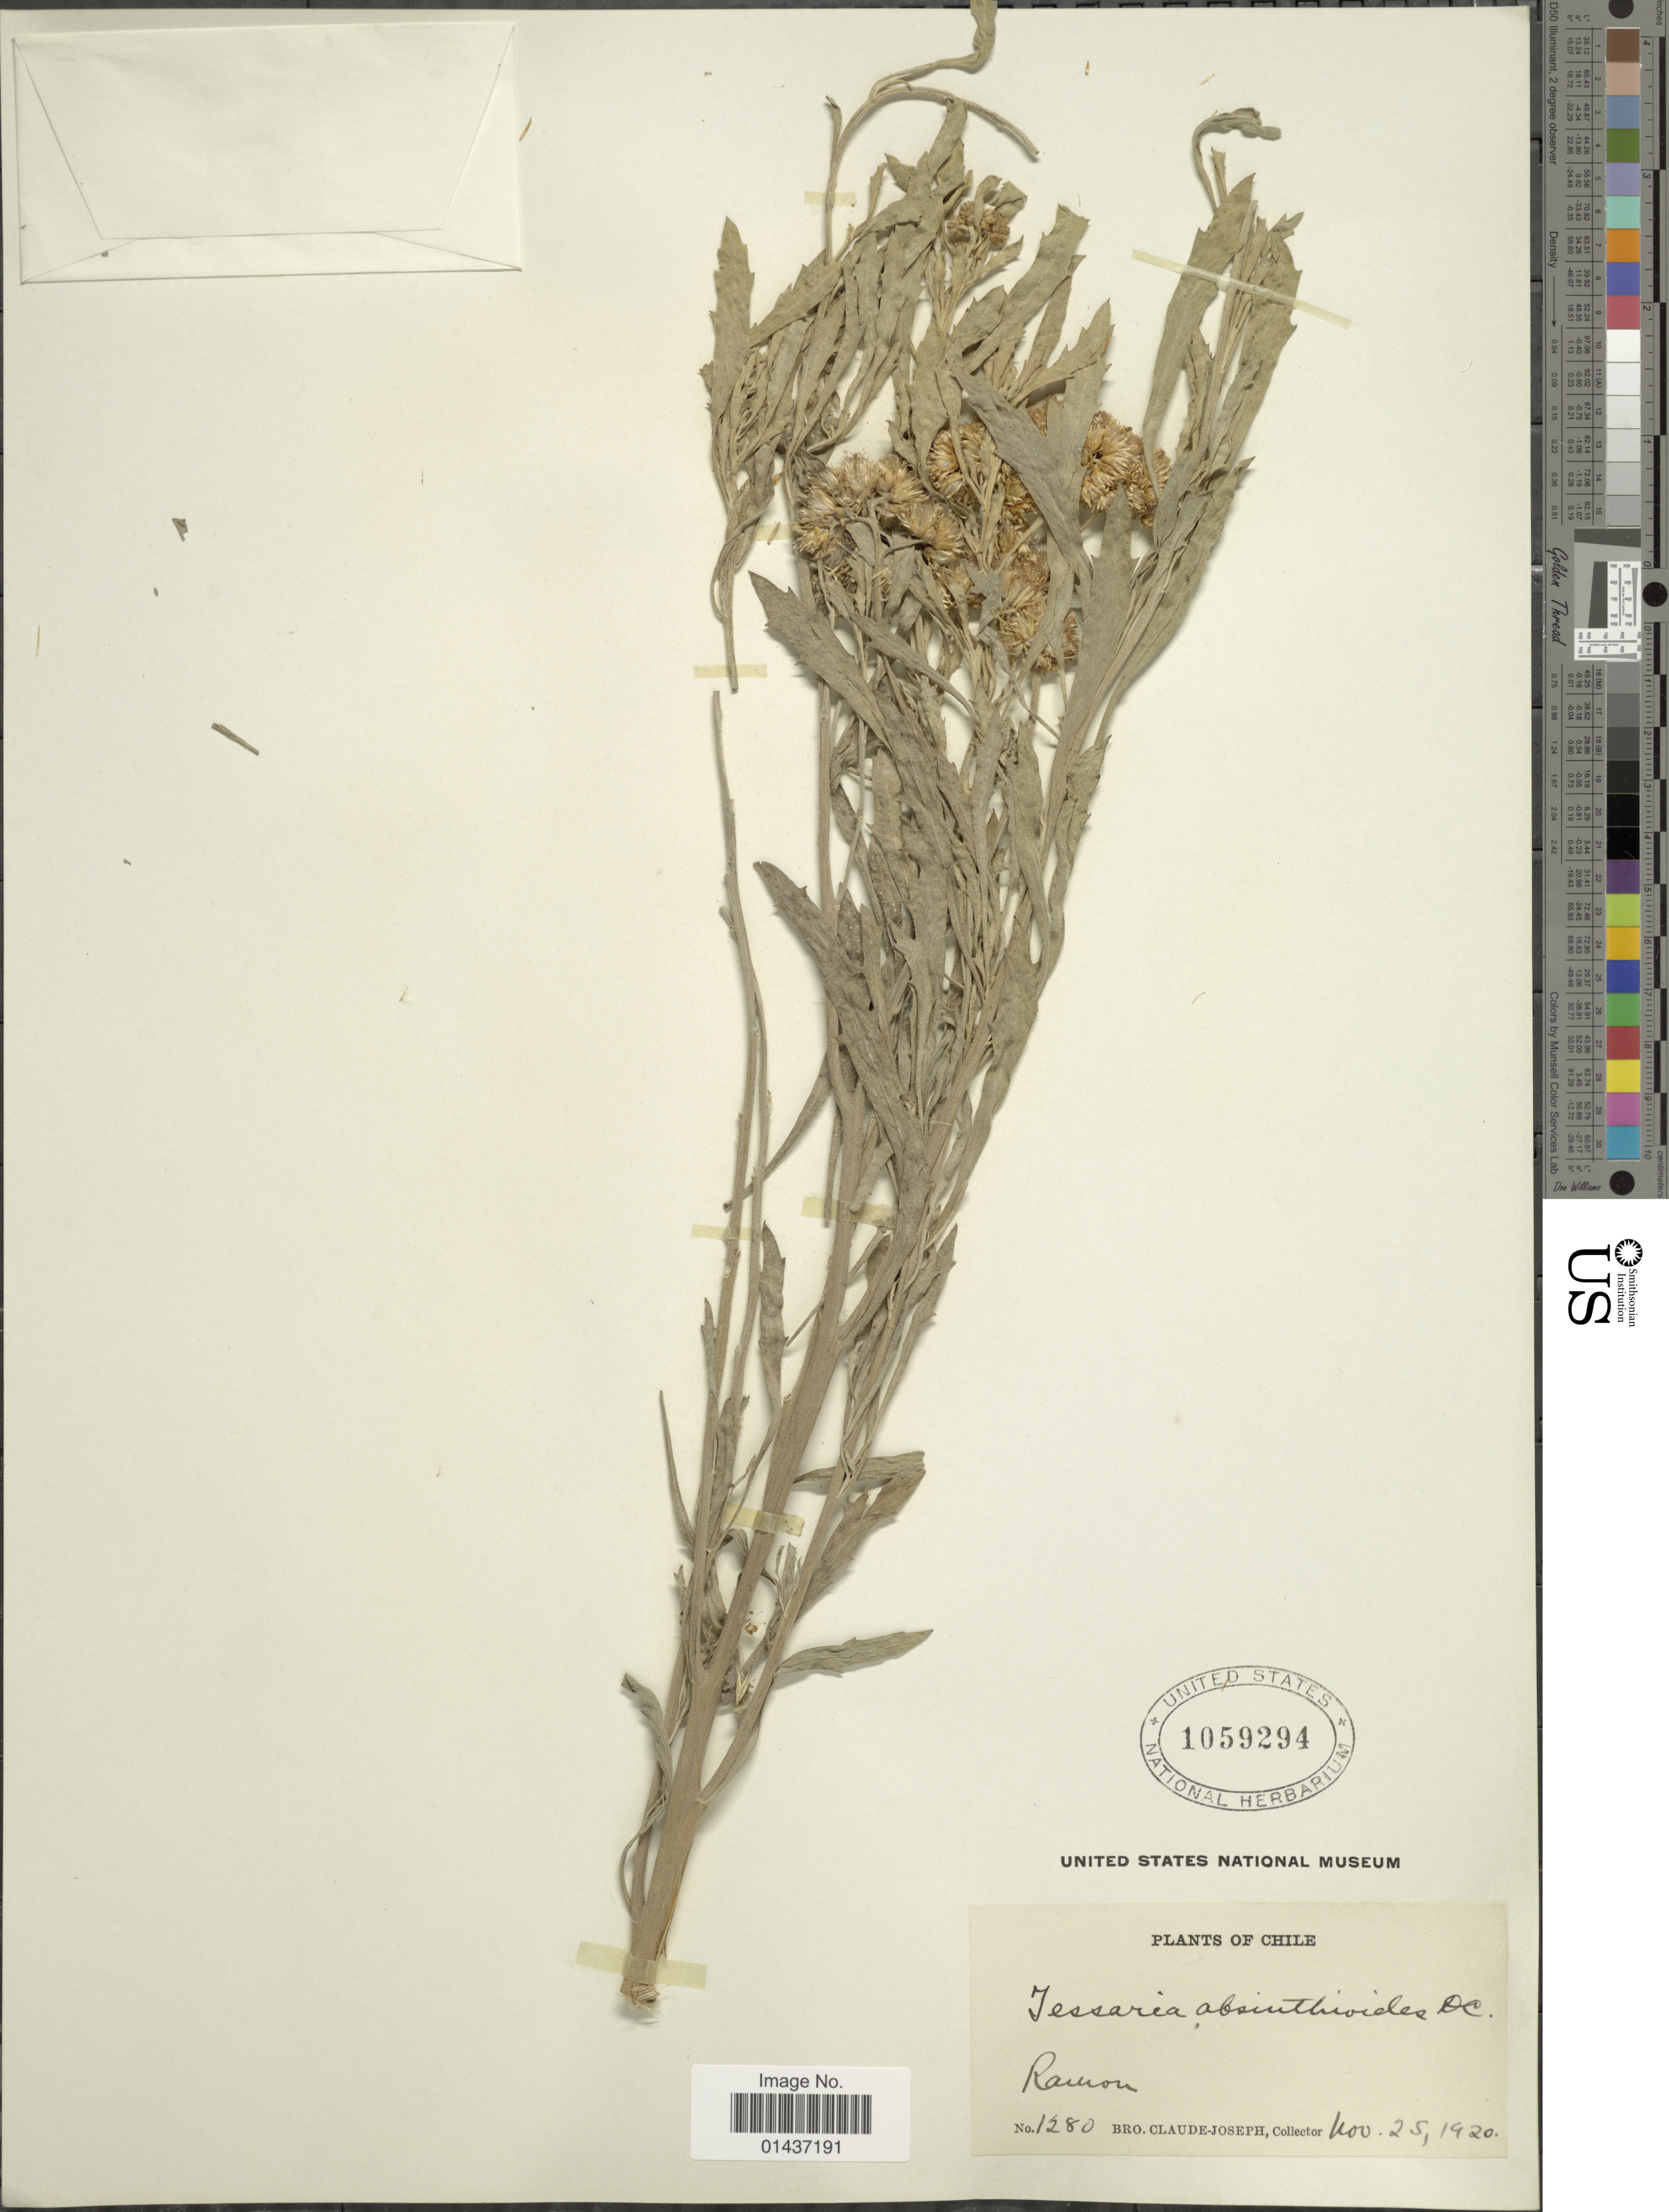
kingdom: Plantae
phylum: Tracheophyta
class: Magnoliopsida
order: Asterales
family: Asteraceae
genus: Tessaria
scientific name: Tessaria absinthioides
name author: (Hook. & Arn.) DC.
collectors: Bro. Claude-Joseph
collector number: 1280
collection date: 1920-11-25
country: Chile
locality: Rainon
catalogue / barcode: US 1059294